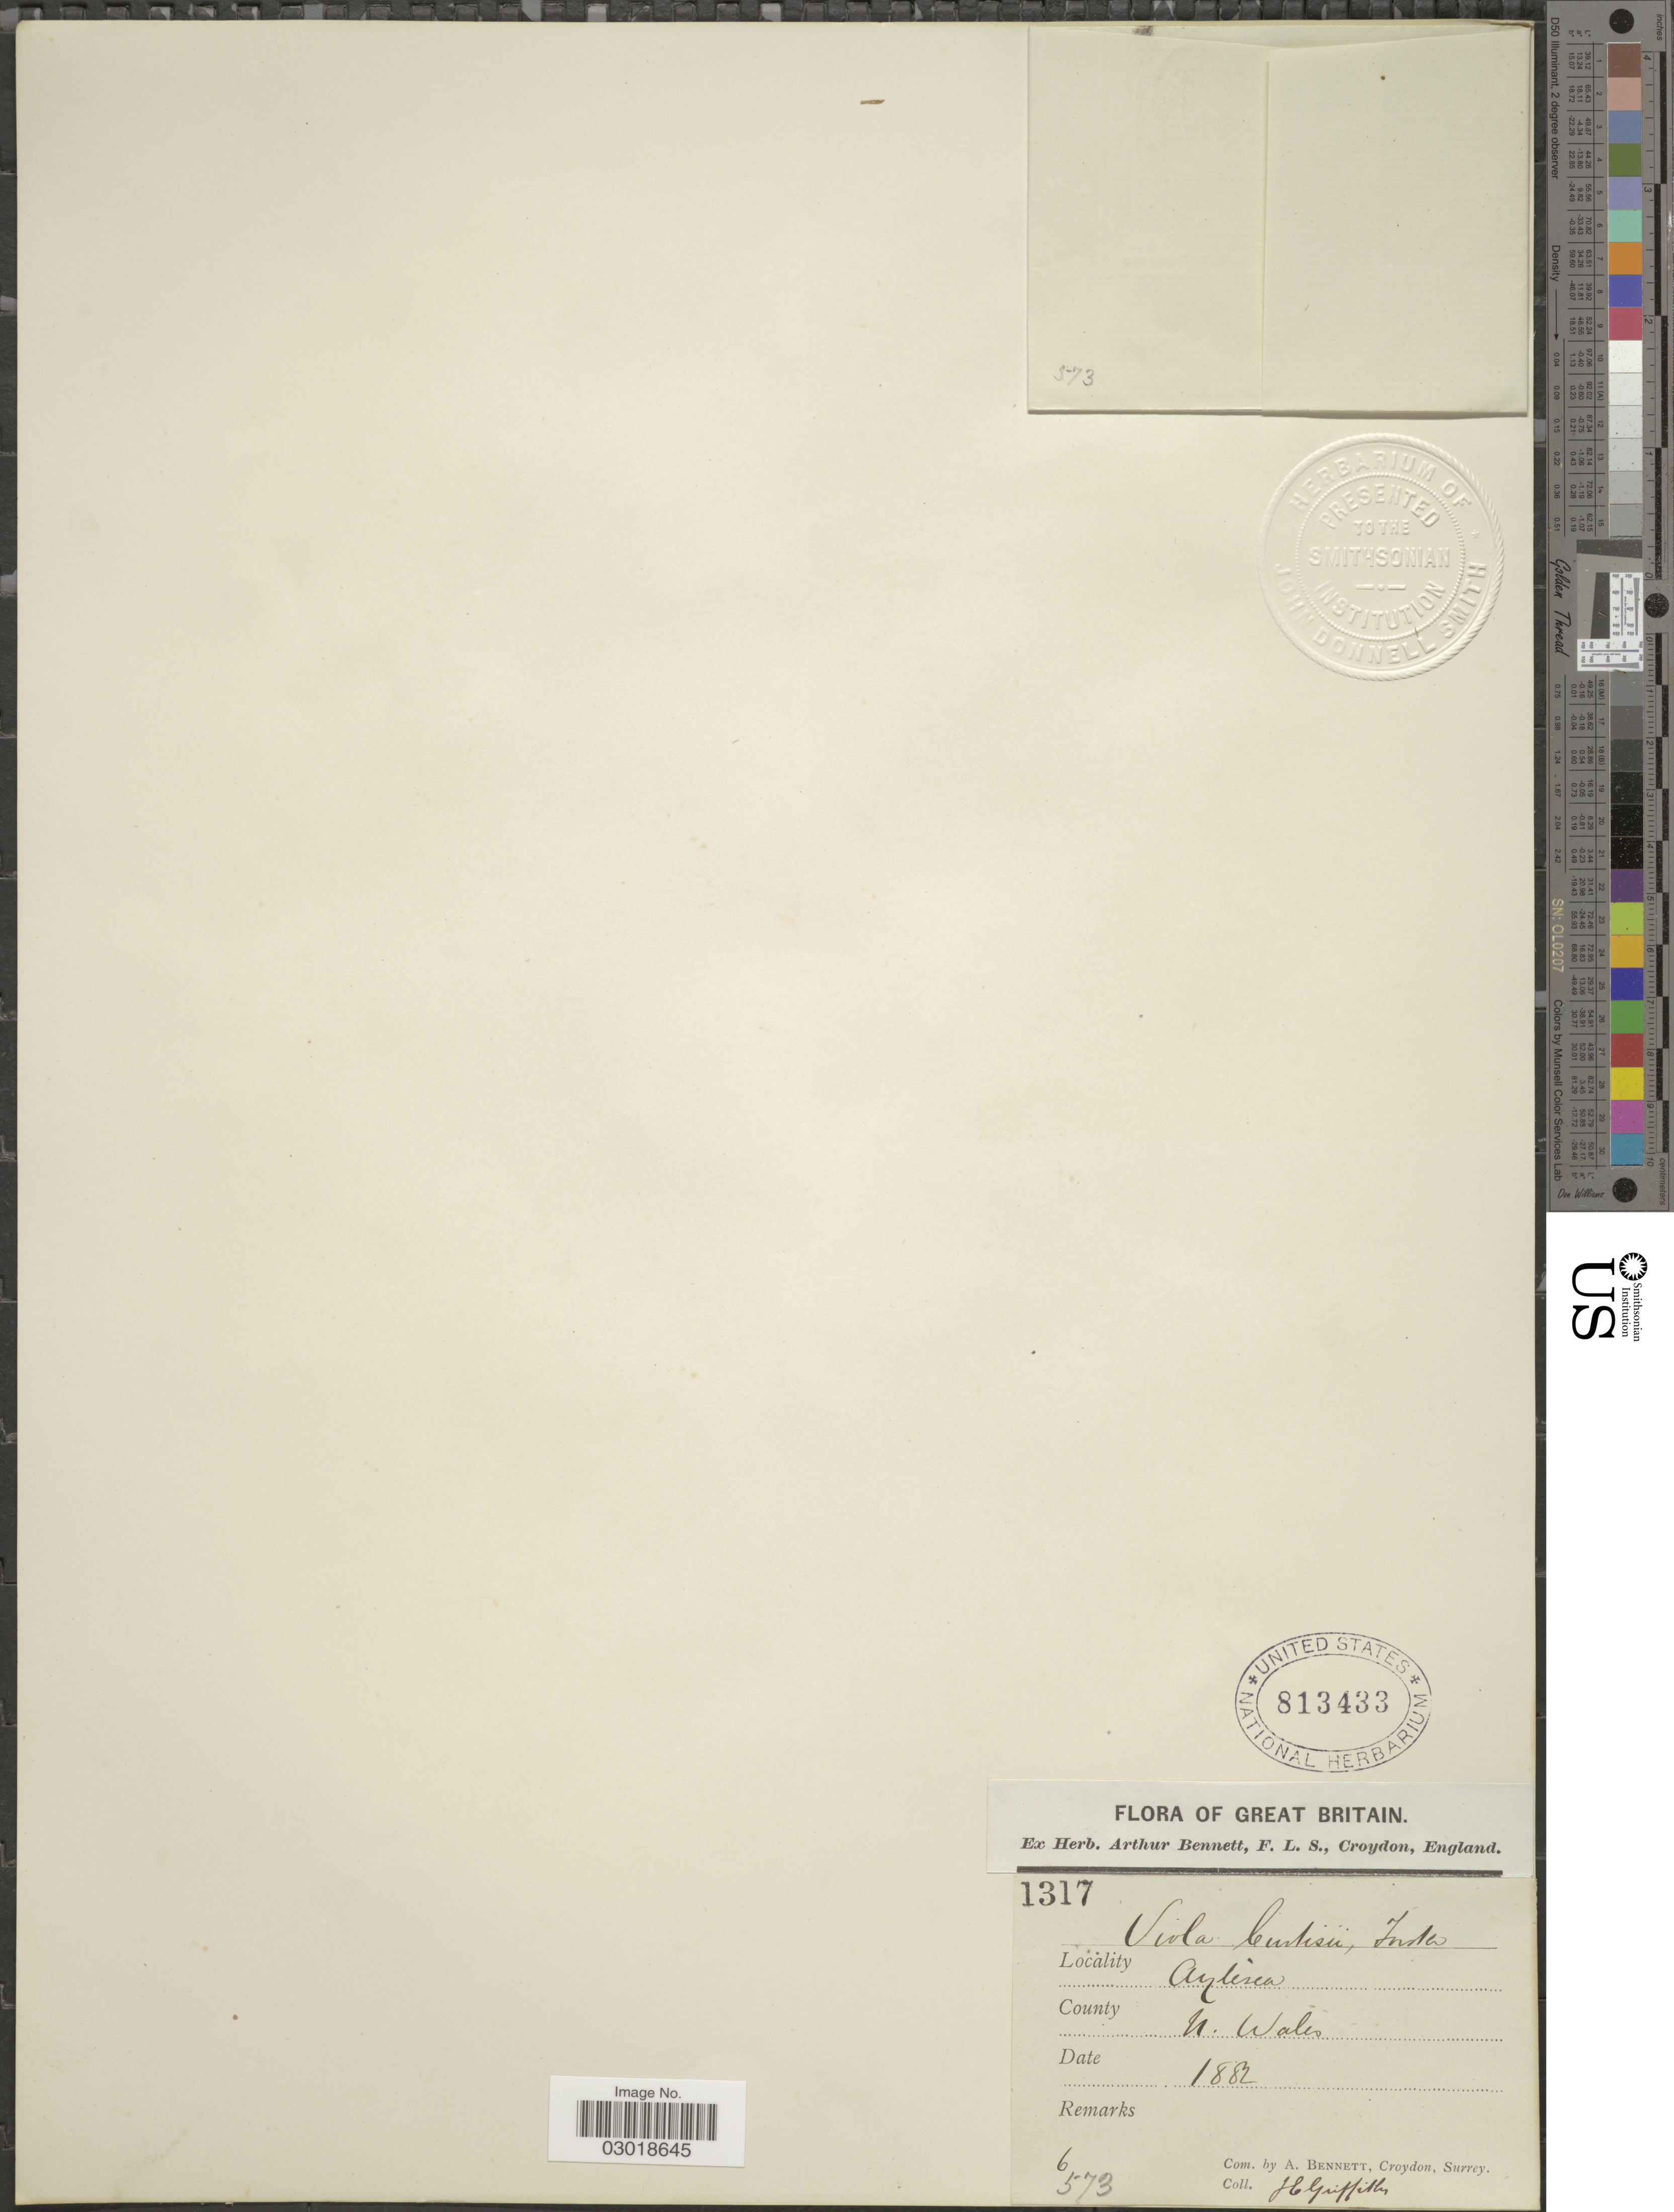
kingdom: Plantae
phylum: Tracheophyta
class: Magnoliopsida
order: Malpighiales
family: Violaceae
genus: Viola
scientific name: Viola curtisii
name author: E. Forst.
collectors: H. Griffiths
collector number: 1317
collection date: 1882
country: United Kingdom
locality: Great Britain. Anglesea N. Wales.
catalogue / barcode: US 813433